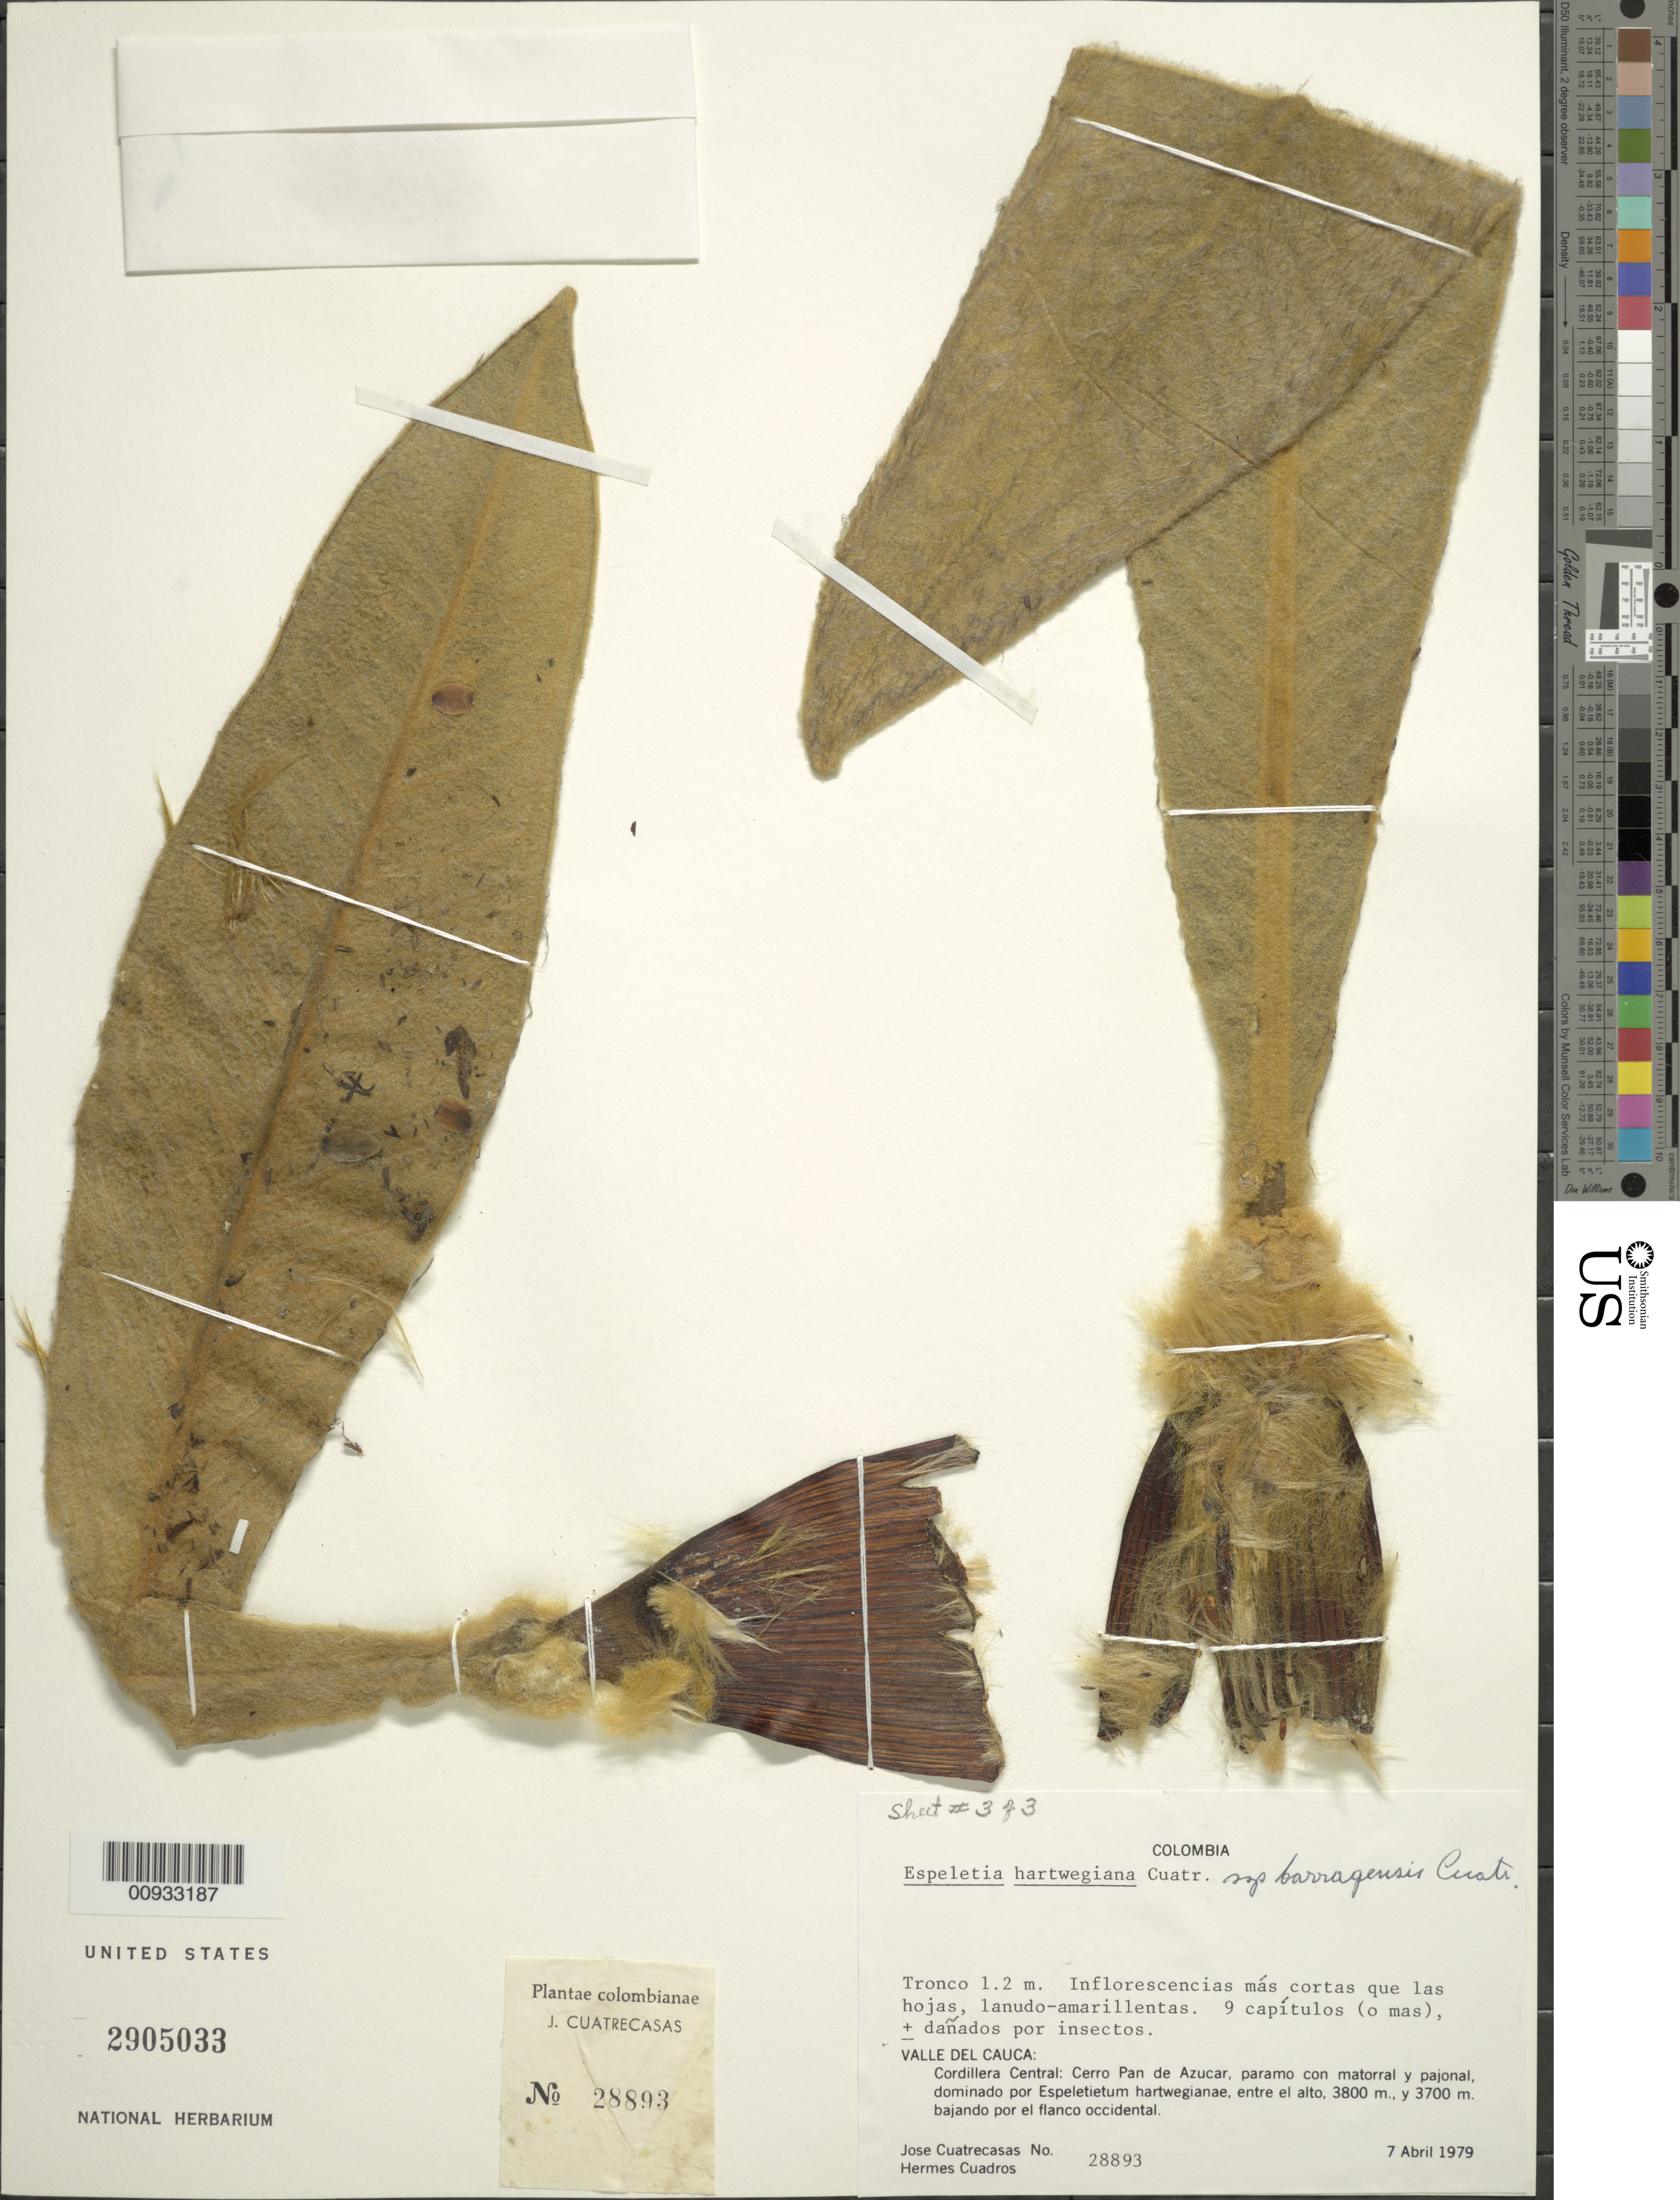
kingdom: Plantae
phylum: Tracheophyta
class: Magnoliopsida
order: Asterales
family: Asteraceae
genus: Espeletia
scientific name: Espeletia hartwegiana subsp. barragensis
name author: Cuatrec.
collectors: J. Cuatrecasas & H. Cuadros V.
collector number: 28893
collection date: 1979-04-07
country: Colombia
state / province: Valle del Cauca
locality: Cordillera Central: Cerro Pan de Azúcar, entre el alto, bajando por el flanco occidental.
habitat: Páramo con matorral y pajonal, dominado por Espeletia hartwegiana.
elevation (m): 3700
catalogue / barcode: US 2905033